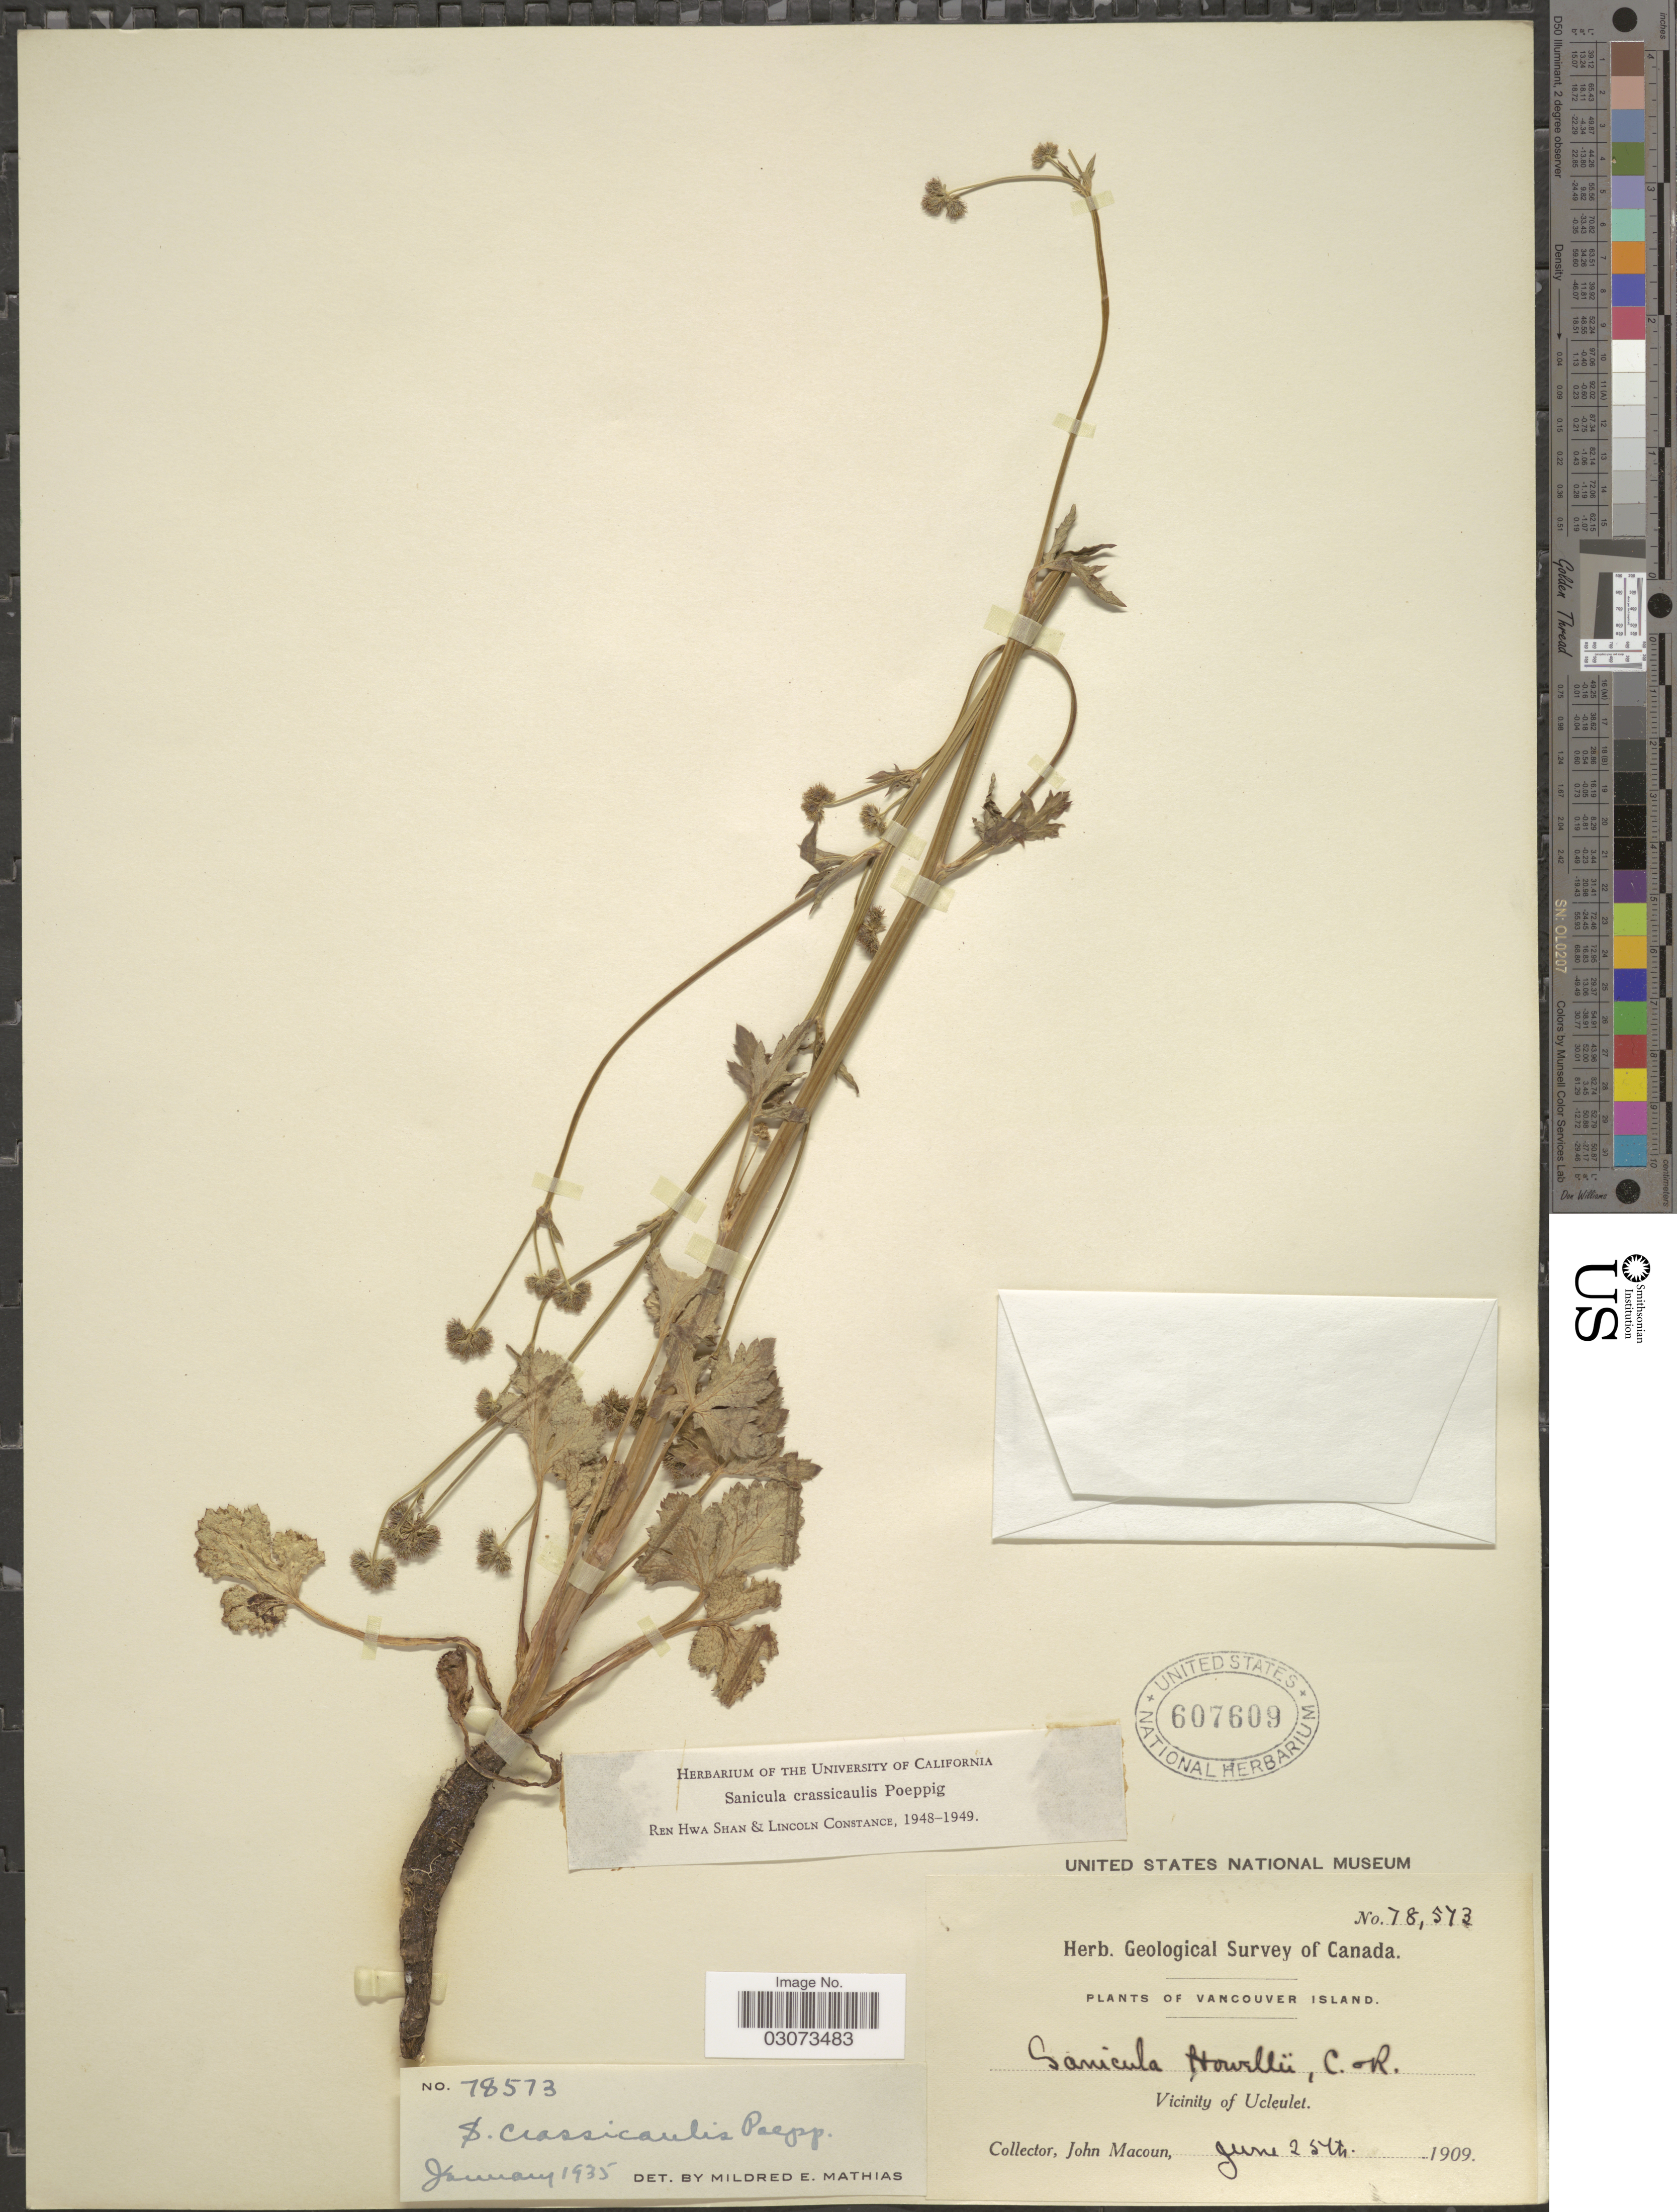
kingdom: Plantae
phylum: Tracheophyta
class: Magnoliopsida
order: Apiales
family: Apiaceae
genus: Sanicula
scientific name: Sanicula crassicaulis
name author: Poepp. ex DC.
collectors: J. Macoun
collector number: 78573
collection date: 1909-06-25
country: Canada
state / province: British Columbia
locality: Vancouver Island. Vicinity of Ucleulet.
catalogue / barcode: US 607609